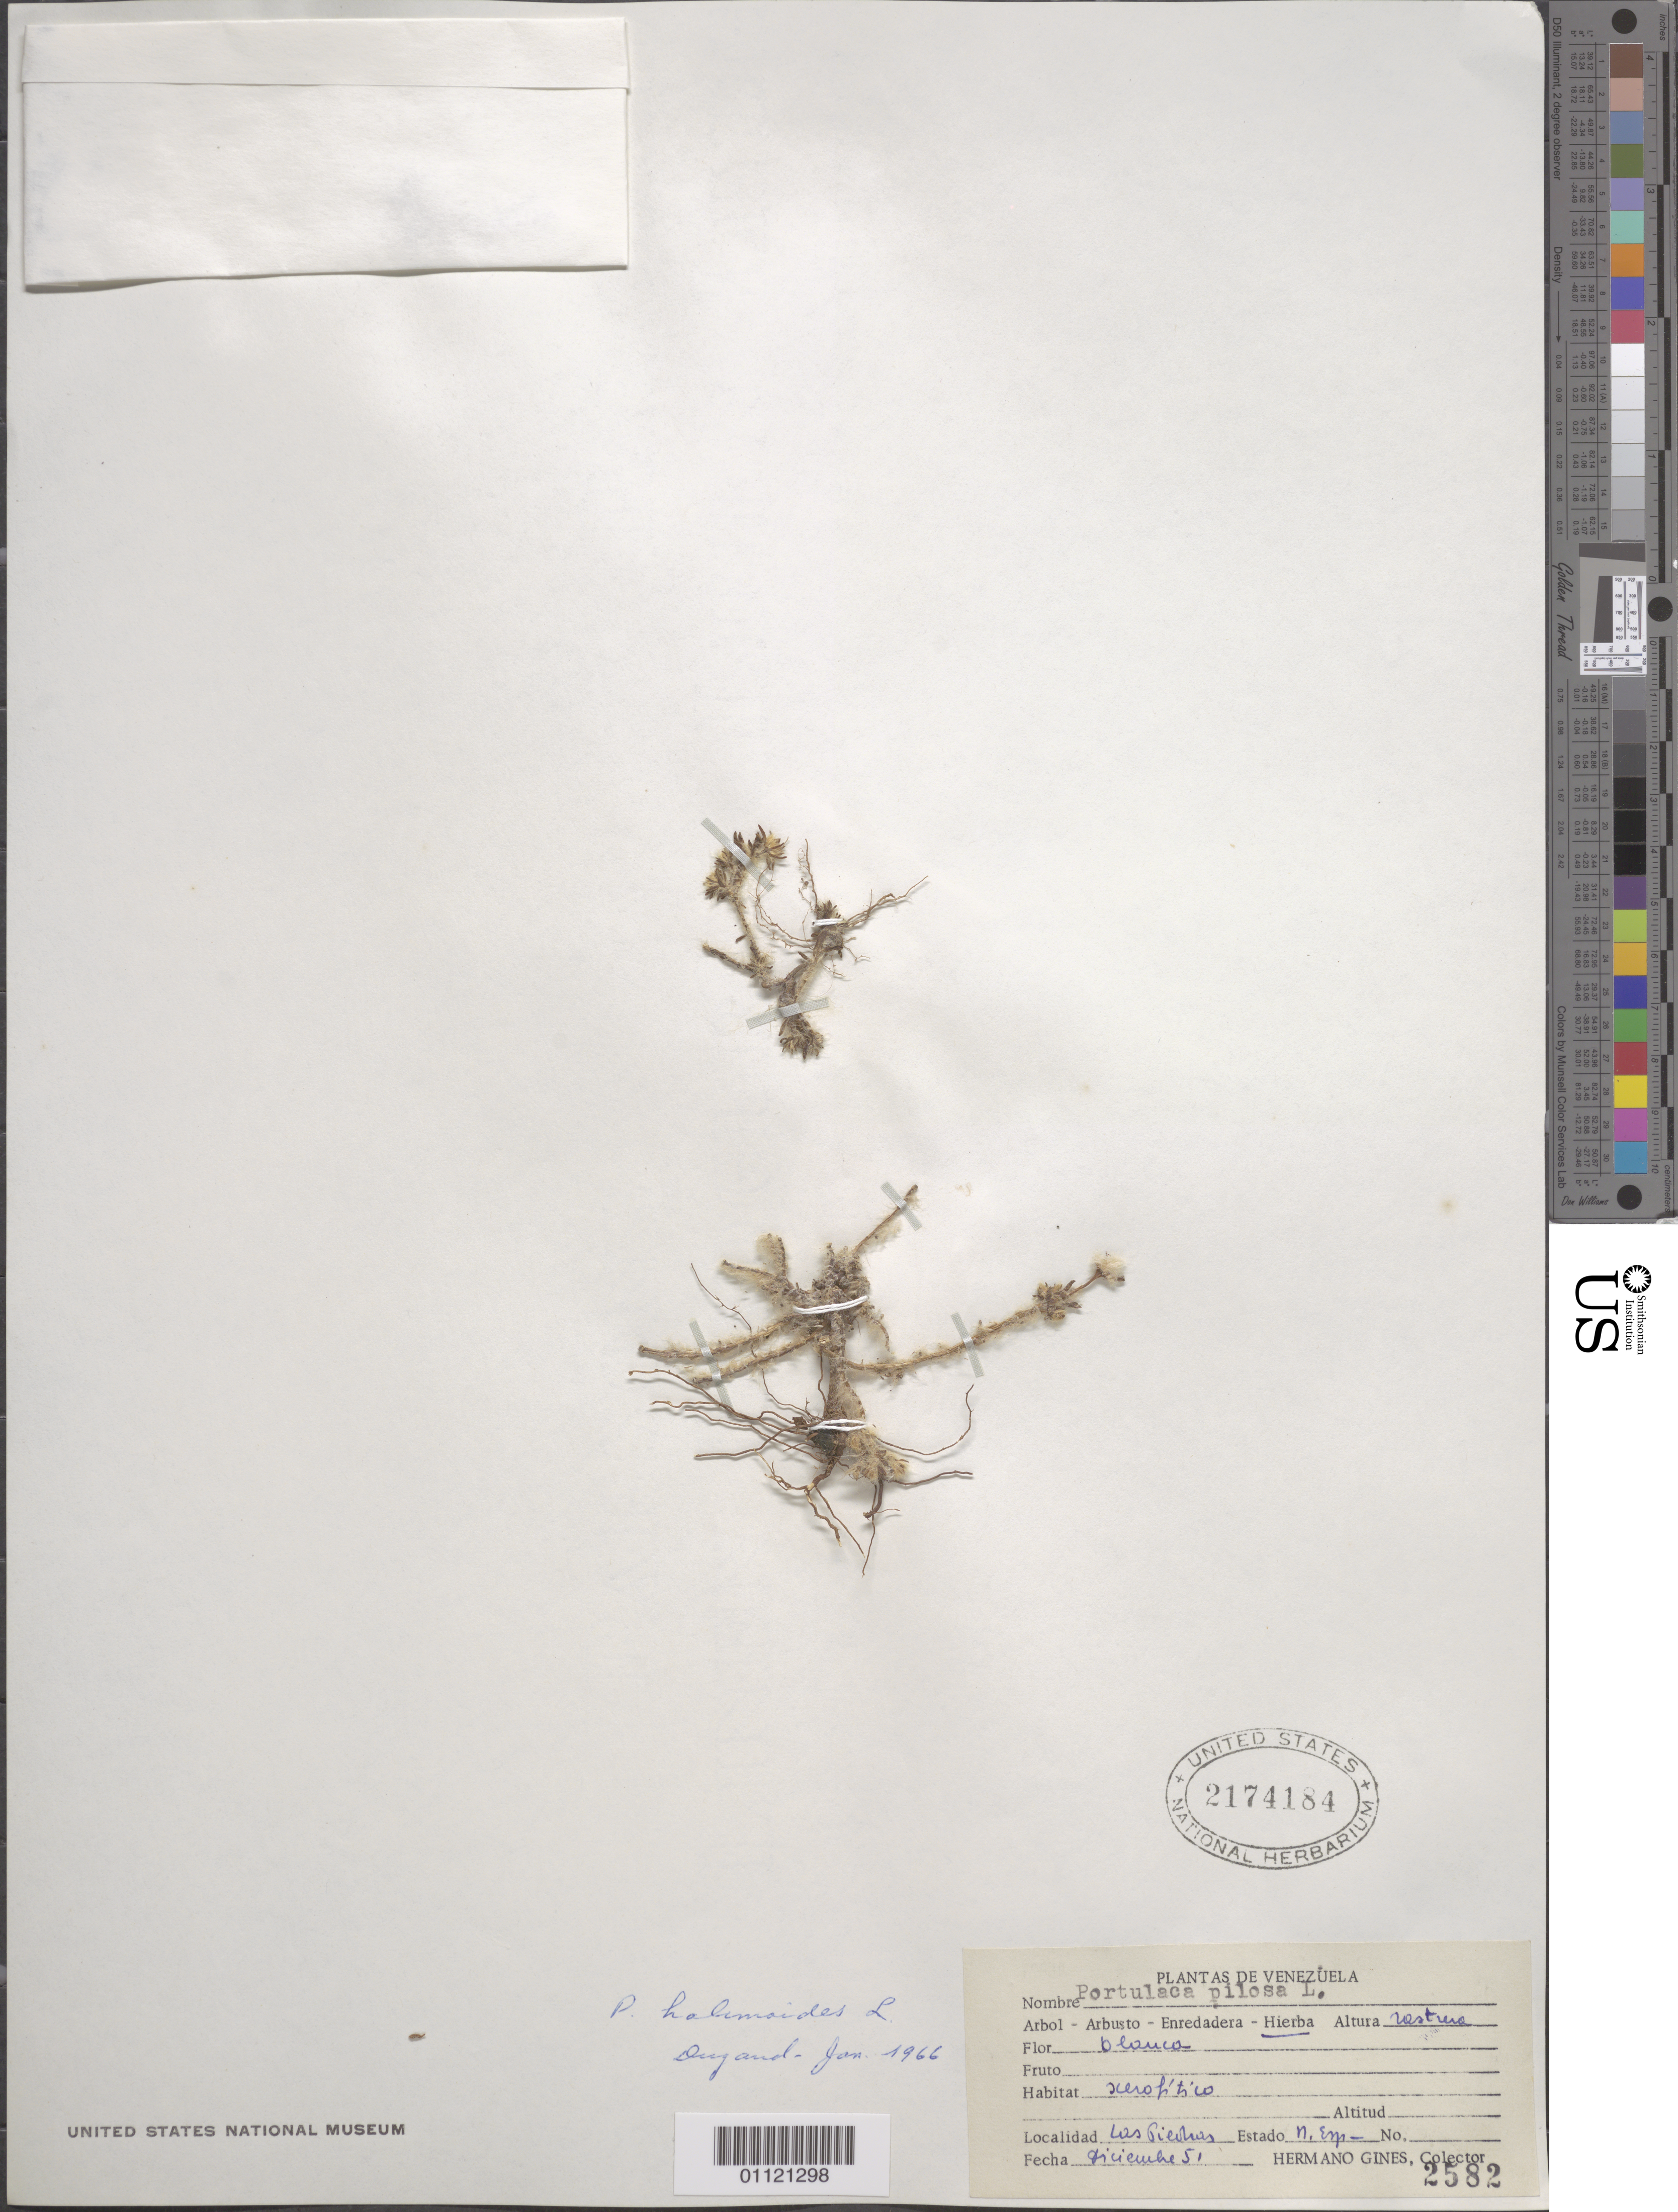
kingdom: Plantae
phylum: Tracheophyta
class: Magnoliopsida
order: Caryophyllales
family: Portulacaceae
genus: Portulaca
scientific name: Portulaca halimoides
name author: L.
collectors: Bro. Gines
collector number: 2582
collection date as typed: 01 Dec 1951 to 31 Dec 1951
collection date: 1951-12-01/1951-12-31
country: Venezuela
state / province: Nueva Esparta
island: Margarita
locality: Las Piedras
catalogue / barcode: US 2174184